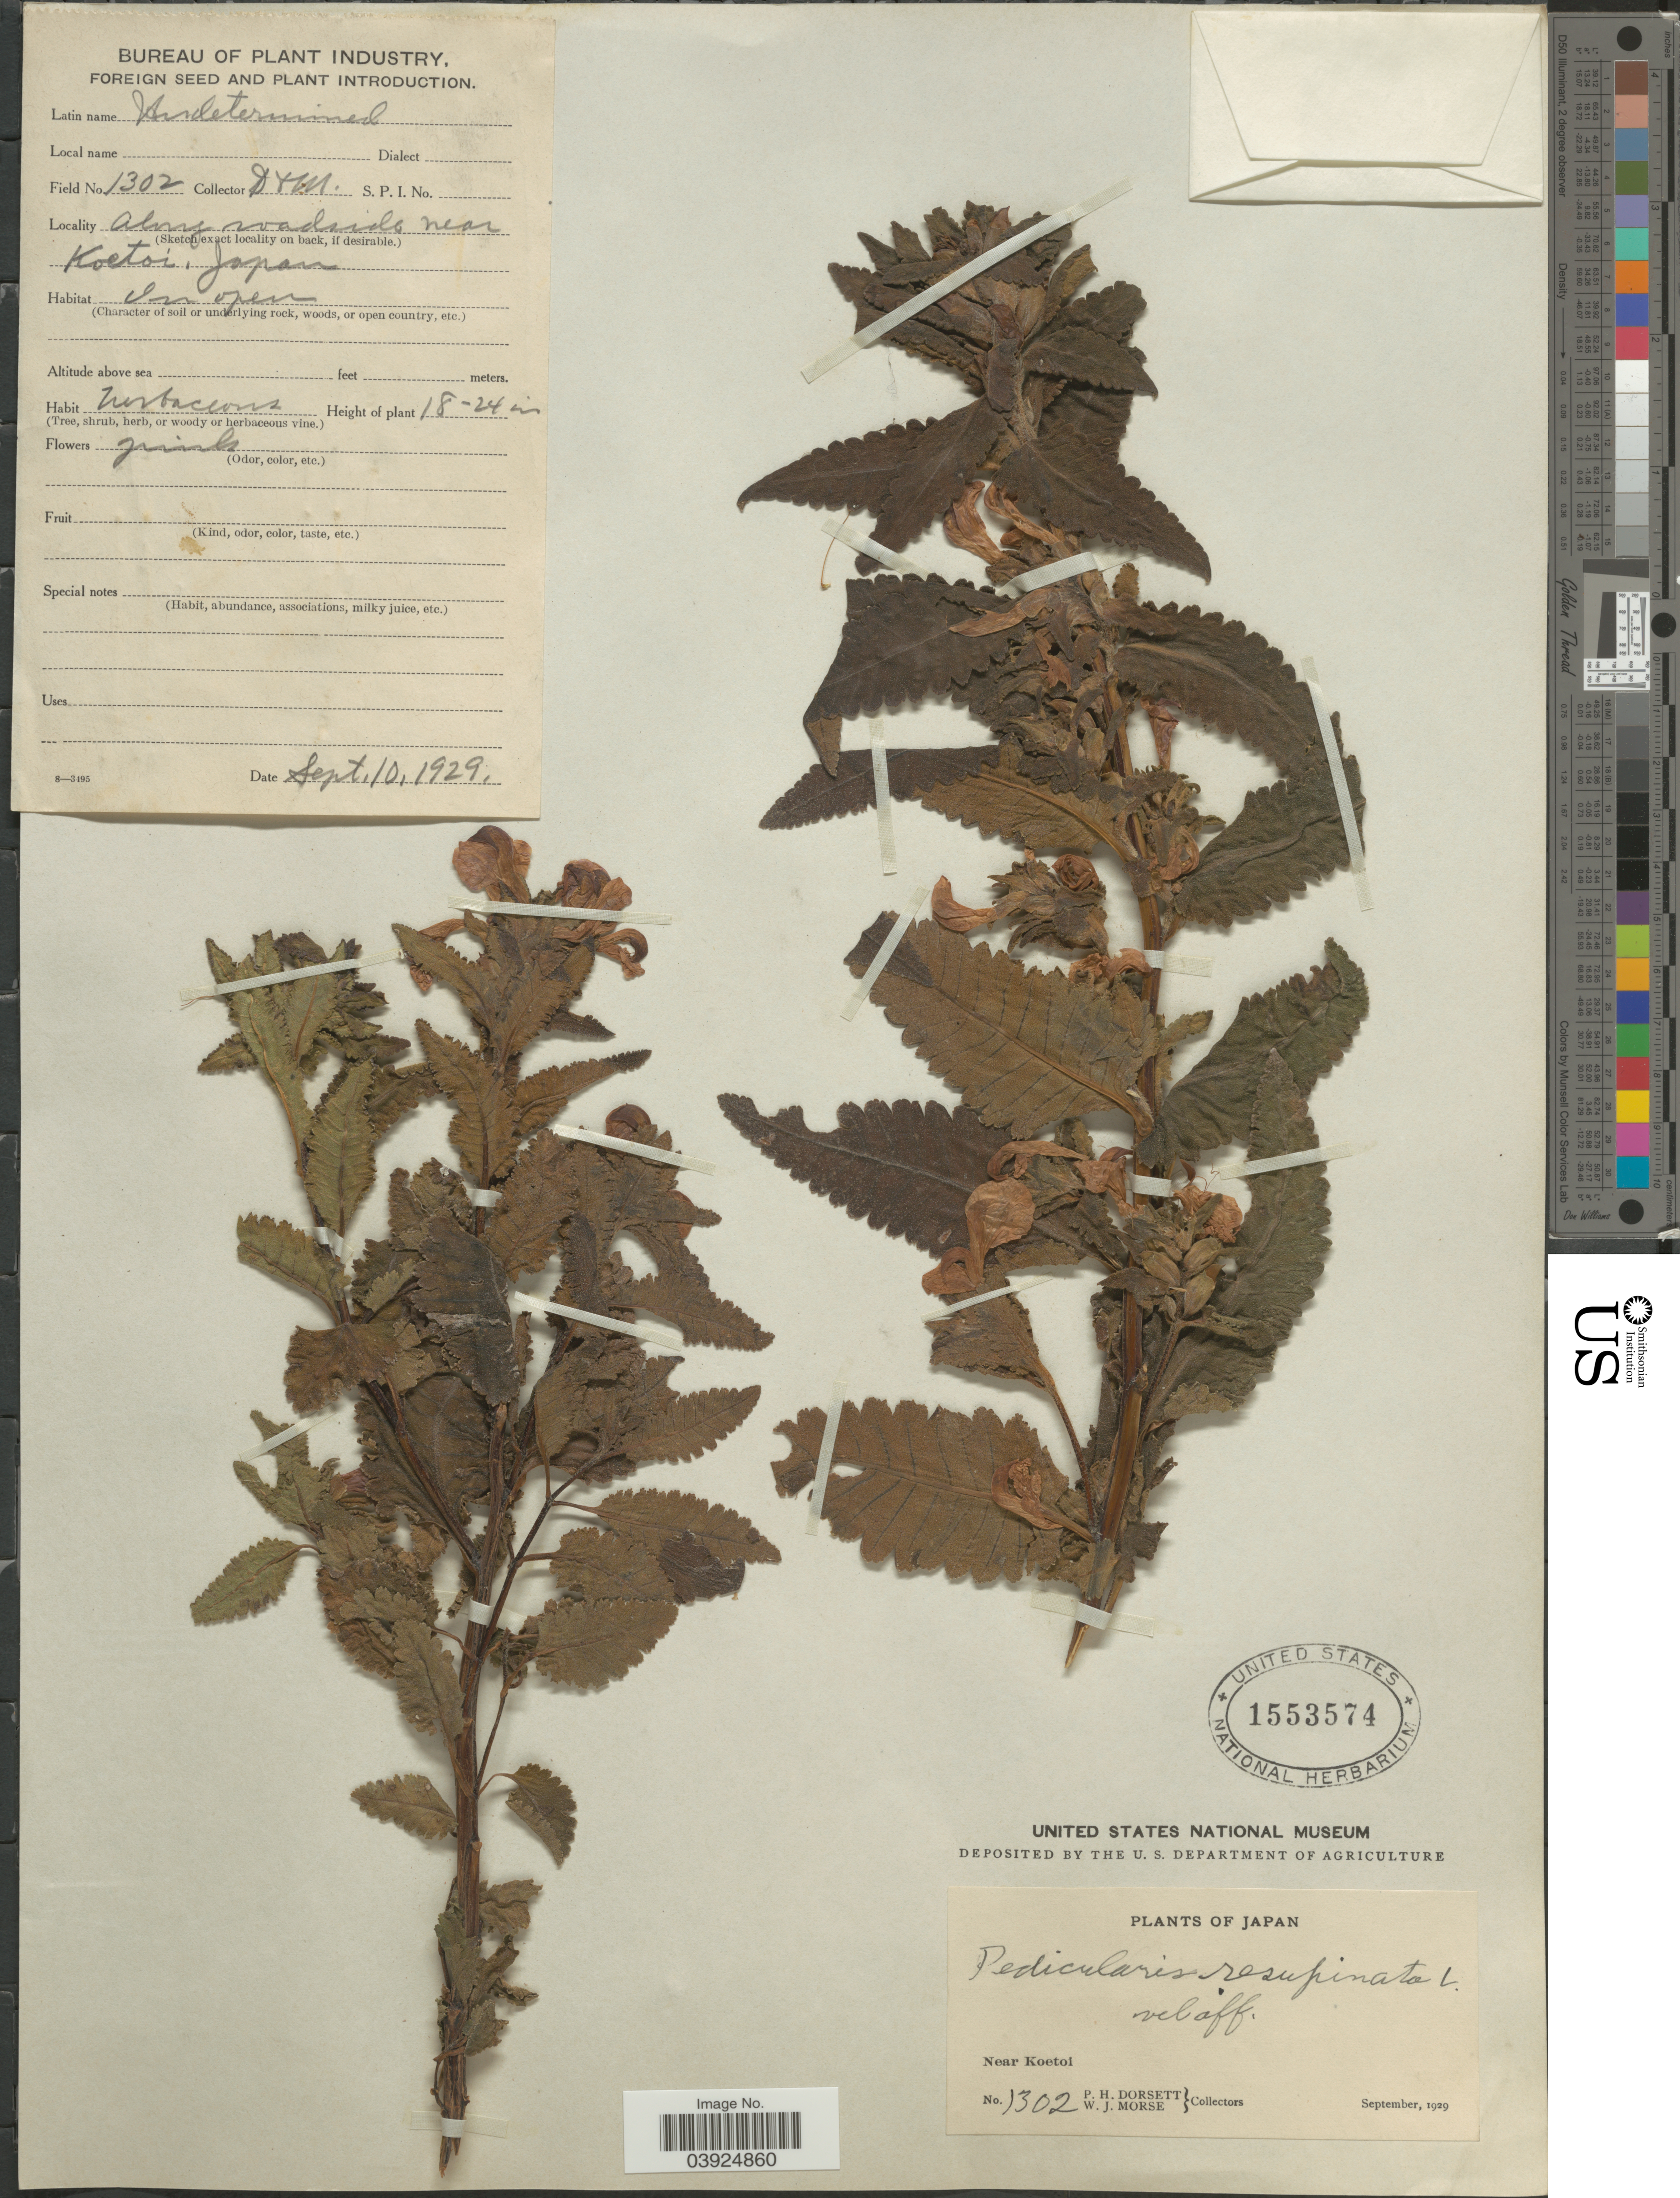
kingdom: Plantae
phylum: Tracheophyta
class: Magnoliopsida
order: Lamiales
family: Orobanchaceae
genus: Pedicularis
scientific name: Pedicularis resupinata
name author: L.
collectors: P. H. Dorsett & W. J. Morse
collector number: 1302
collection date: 1929-09-10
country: Japan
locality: Along roadside near Koetoi.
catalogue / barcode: US 1553574